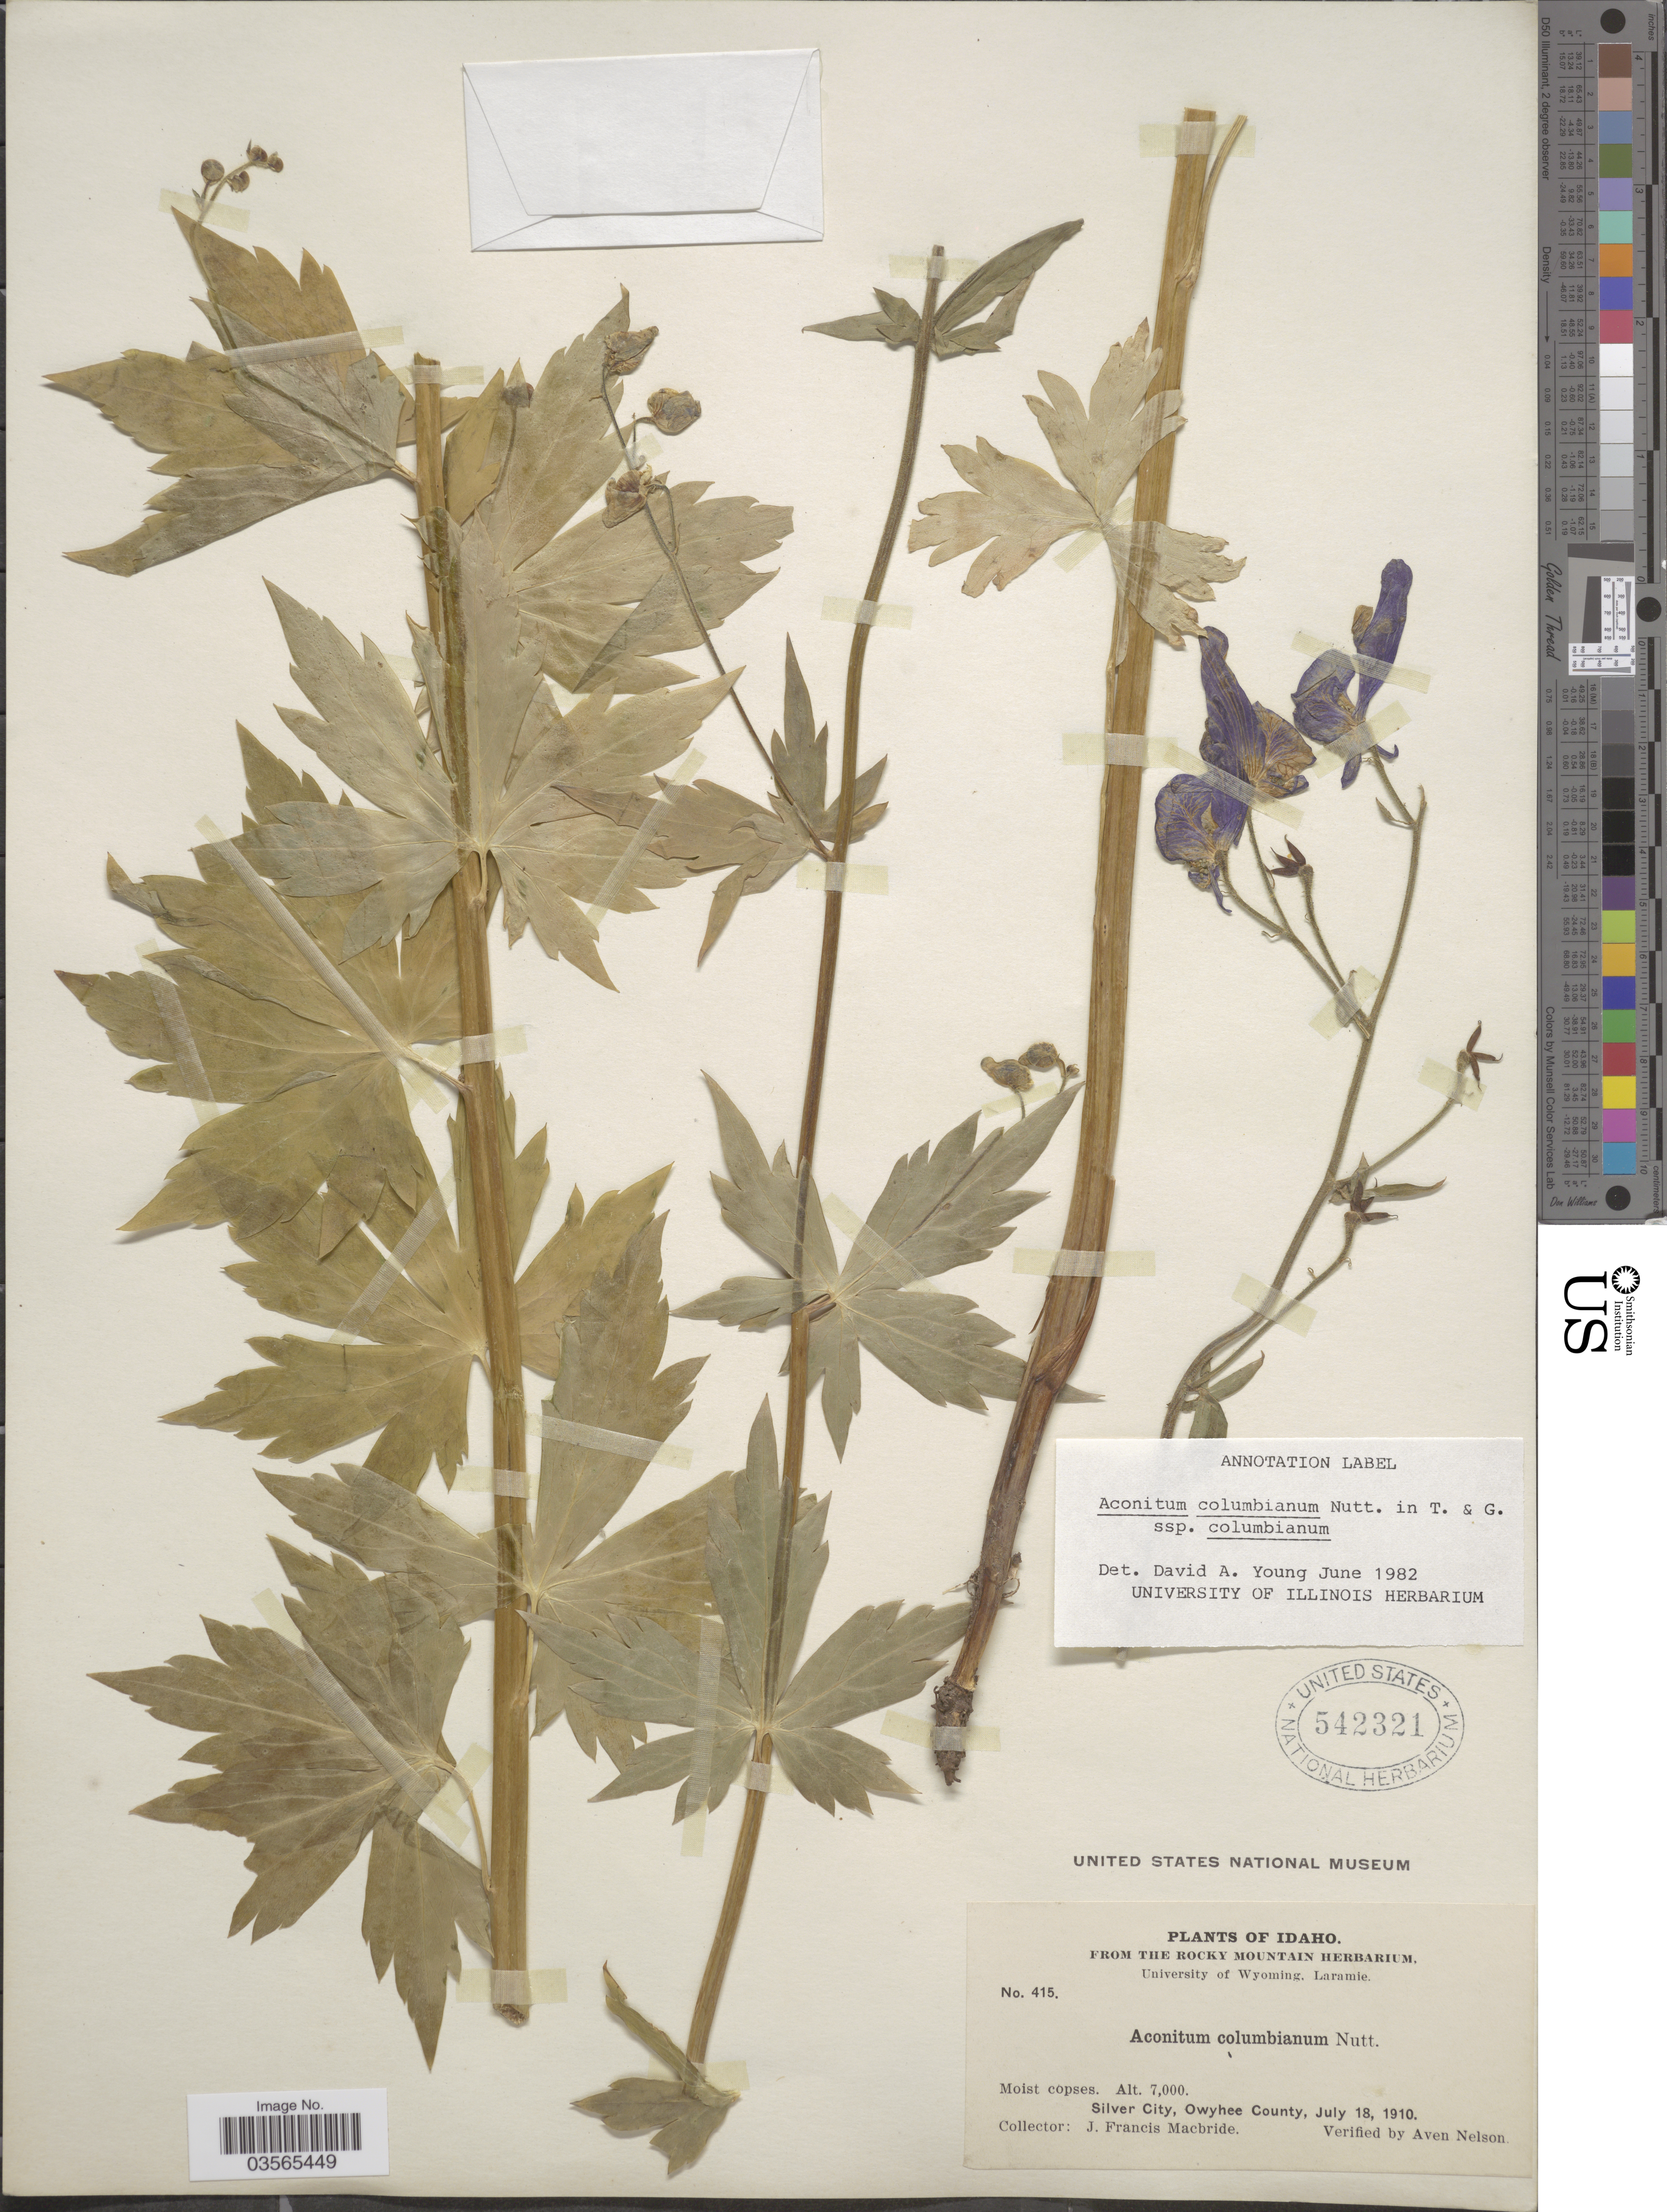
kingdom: Plantae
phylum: Tracheophyta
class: Magnoliopsida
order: Ranunculales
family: Ranunculaceae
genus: Aconitum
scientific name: Aconitum columbianum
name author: Nutt.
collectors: J. F. Macbride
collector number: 415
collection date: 1910-07-18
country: United States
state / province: Idaho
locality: Silver City, Owyhee County.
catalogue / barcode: US 542321